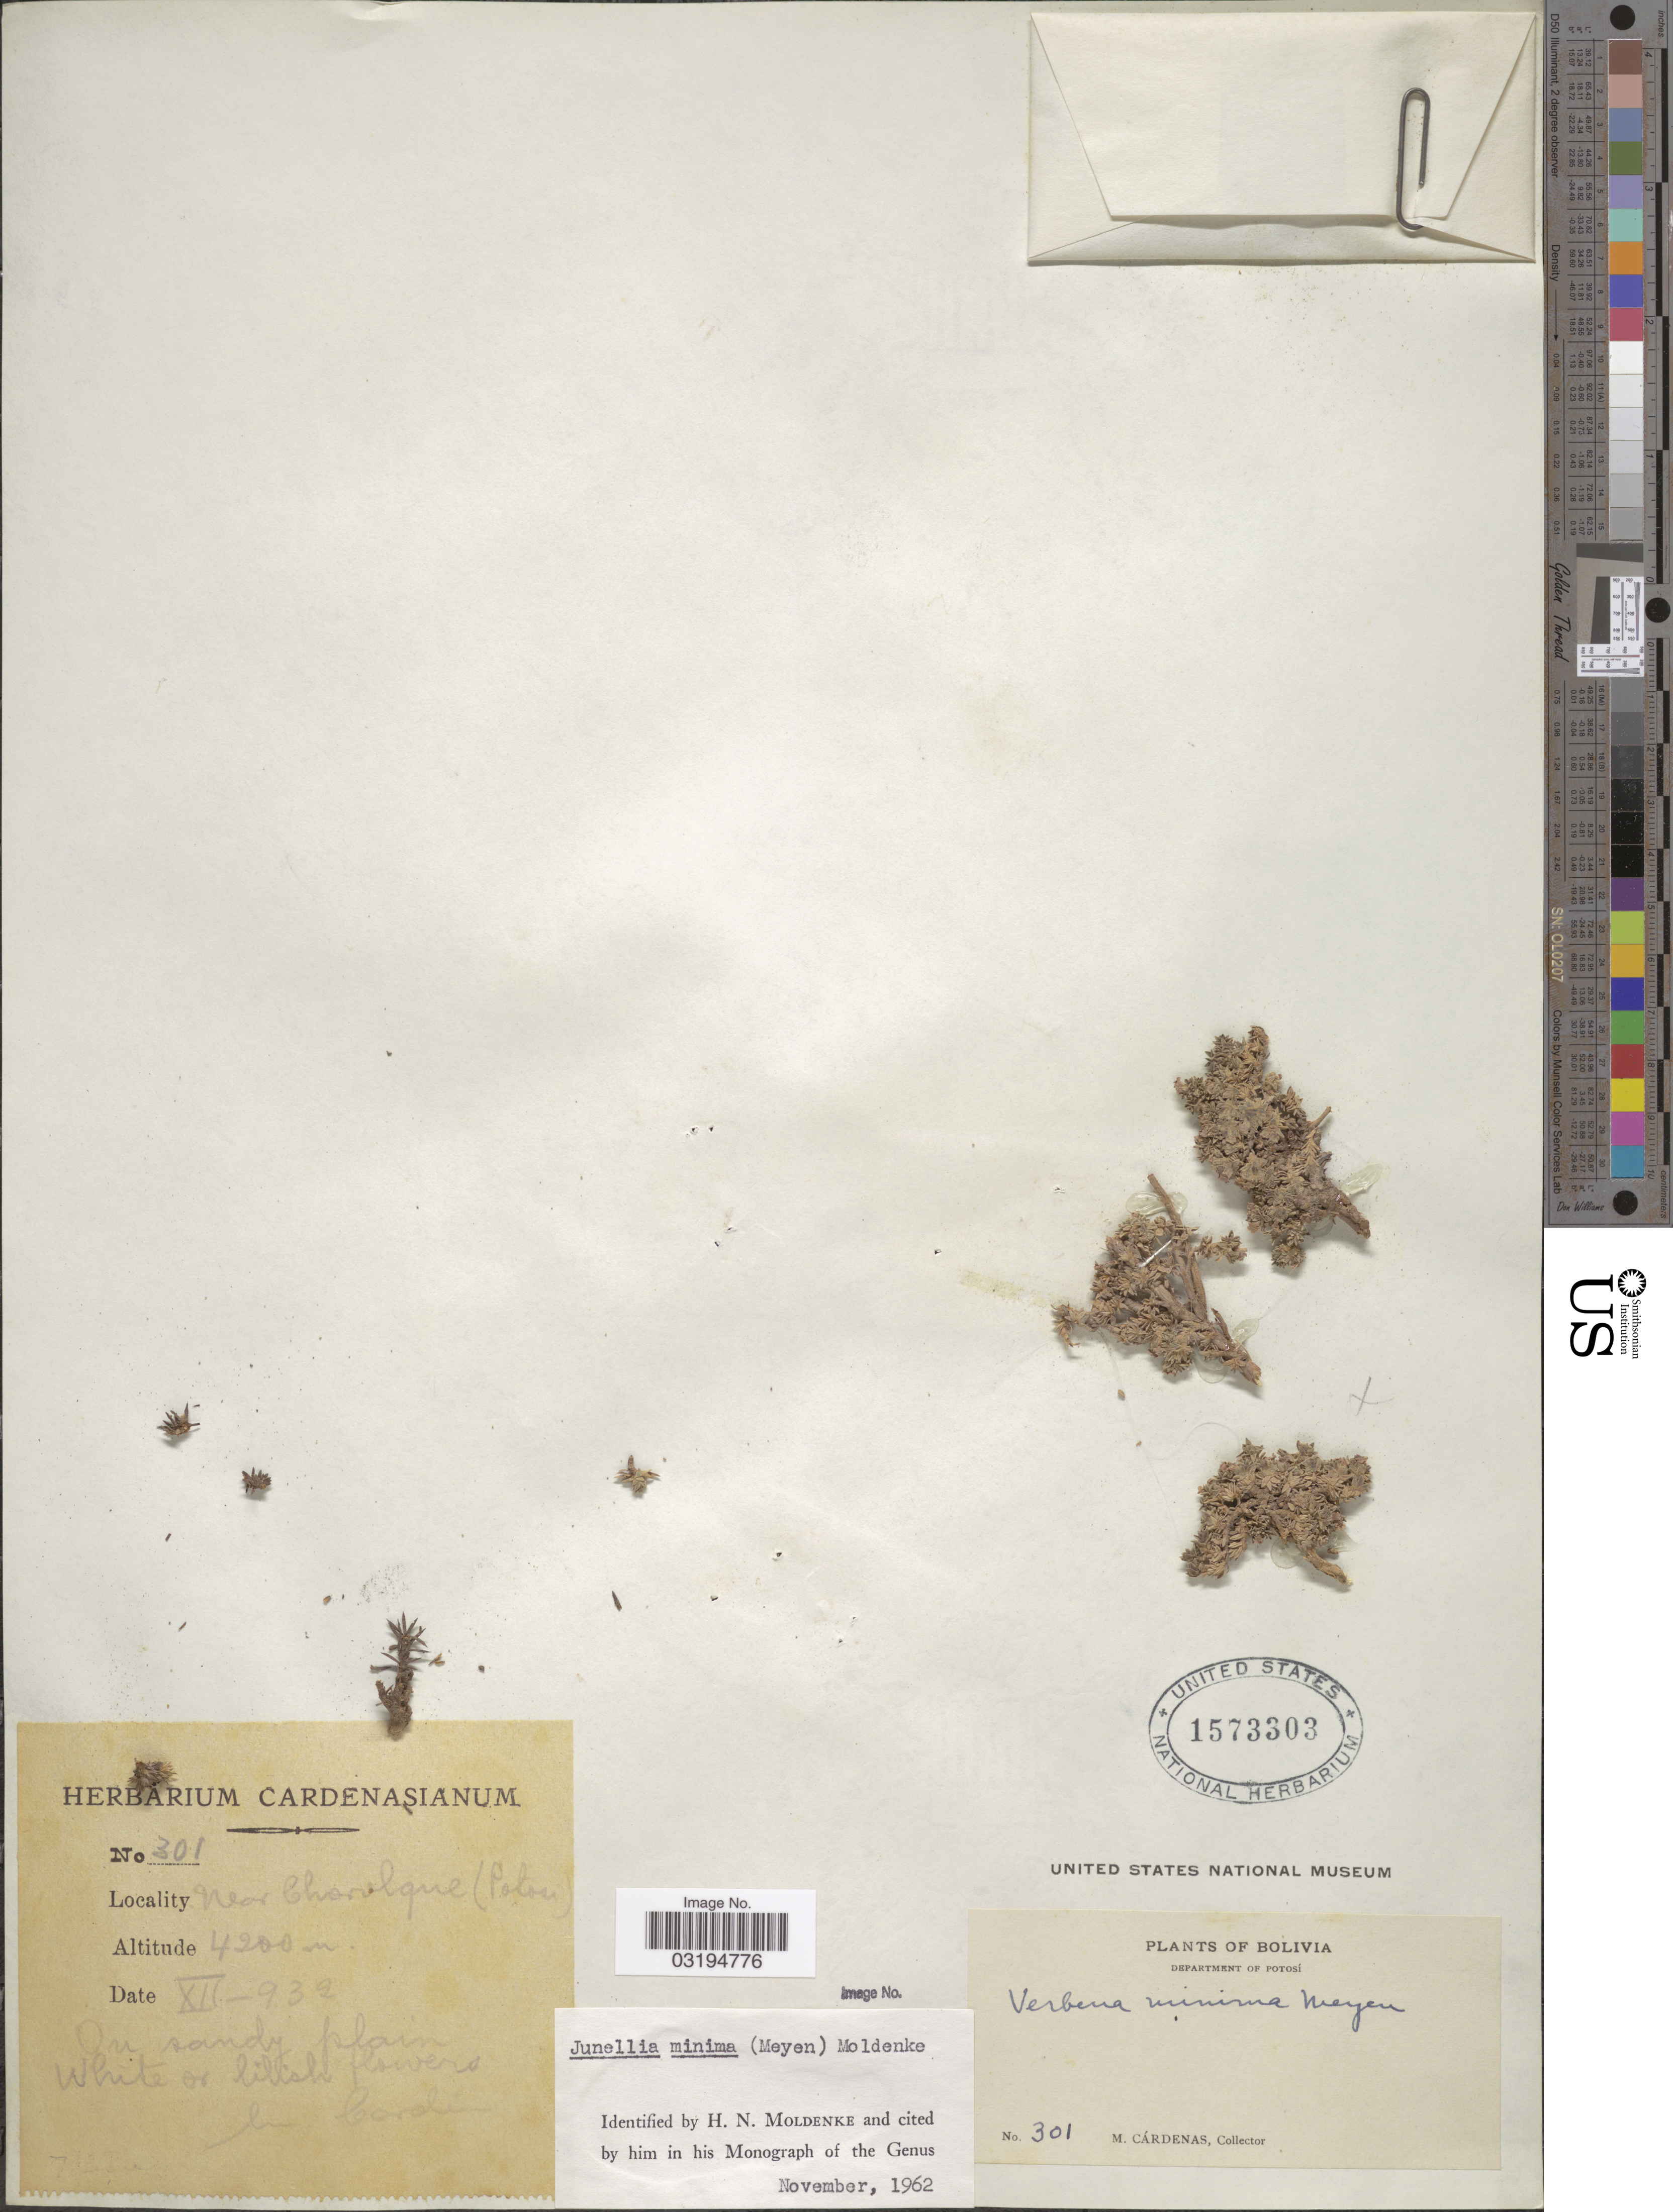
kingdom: Plantae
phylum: Tracheophyta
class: Magnoliopsida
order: Lamiales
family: Verbenaceae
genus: Junellia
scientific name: Junellia minima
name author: (Meyen) Moldenke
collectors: M. Cárdenas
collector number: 301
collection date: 1932-12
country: Bolivia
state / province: Potosi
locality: Department of Potosi. Near Chorilque (Potosi).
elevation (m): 4200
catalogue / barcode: US 1573303